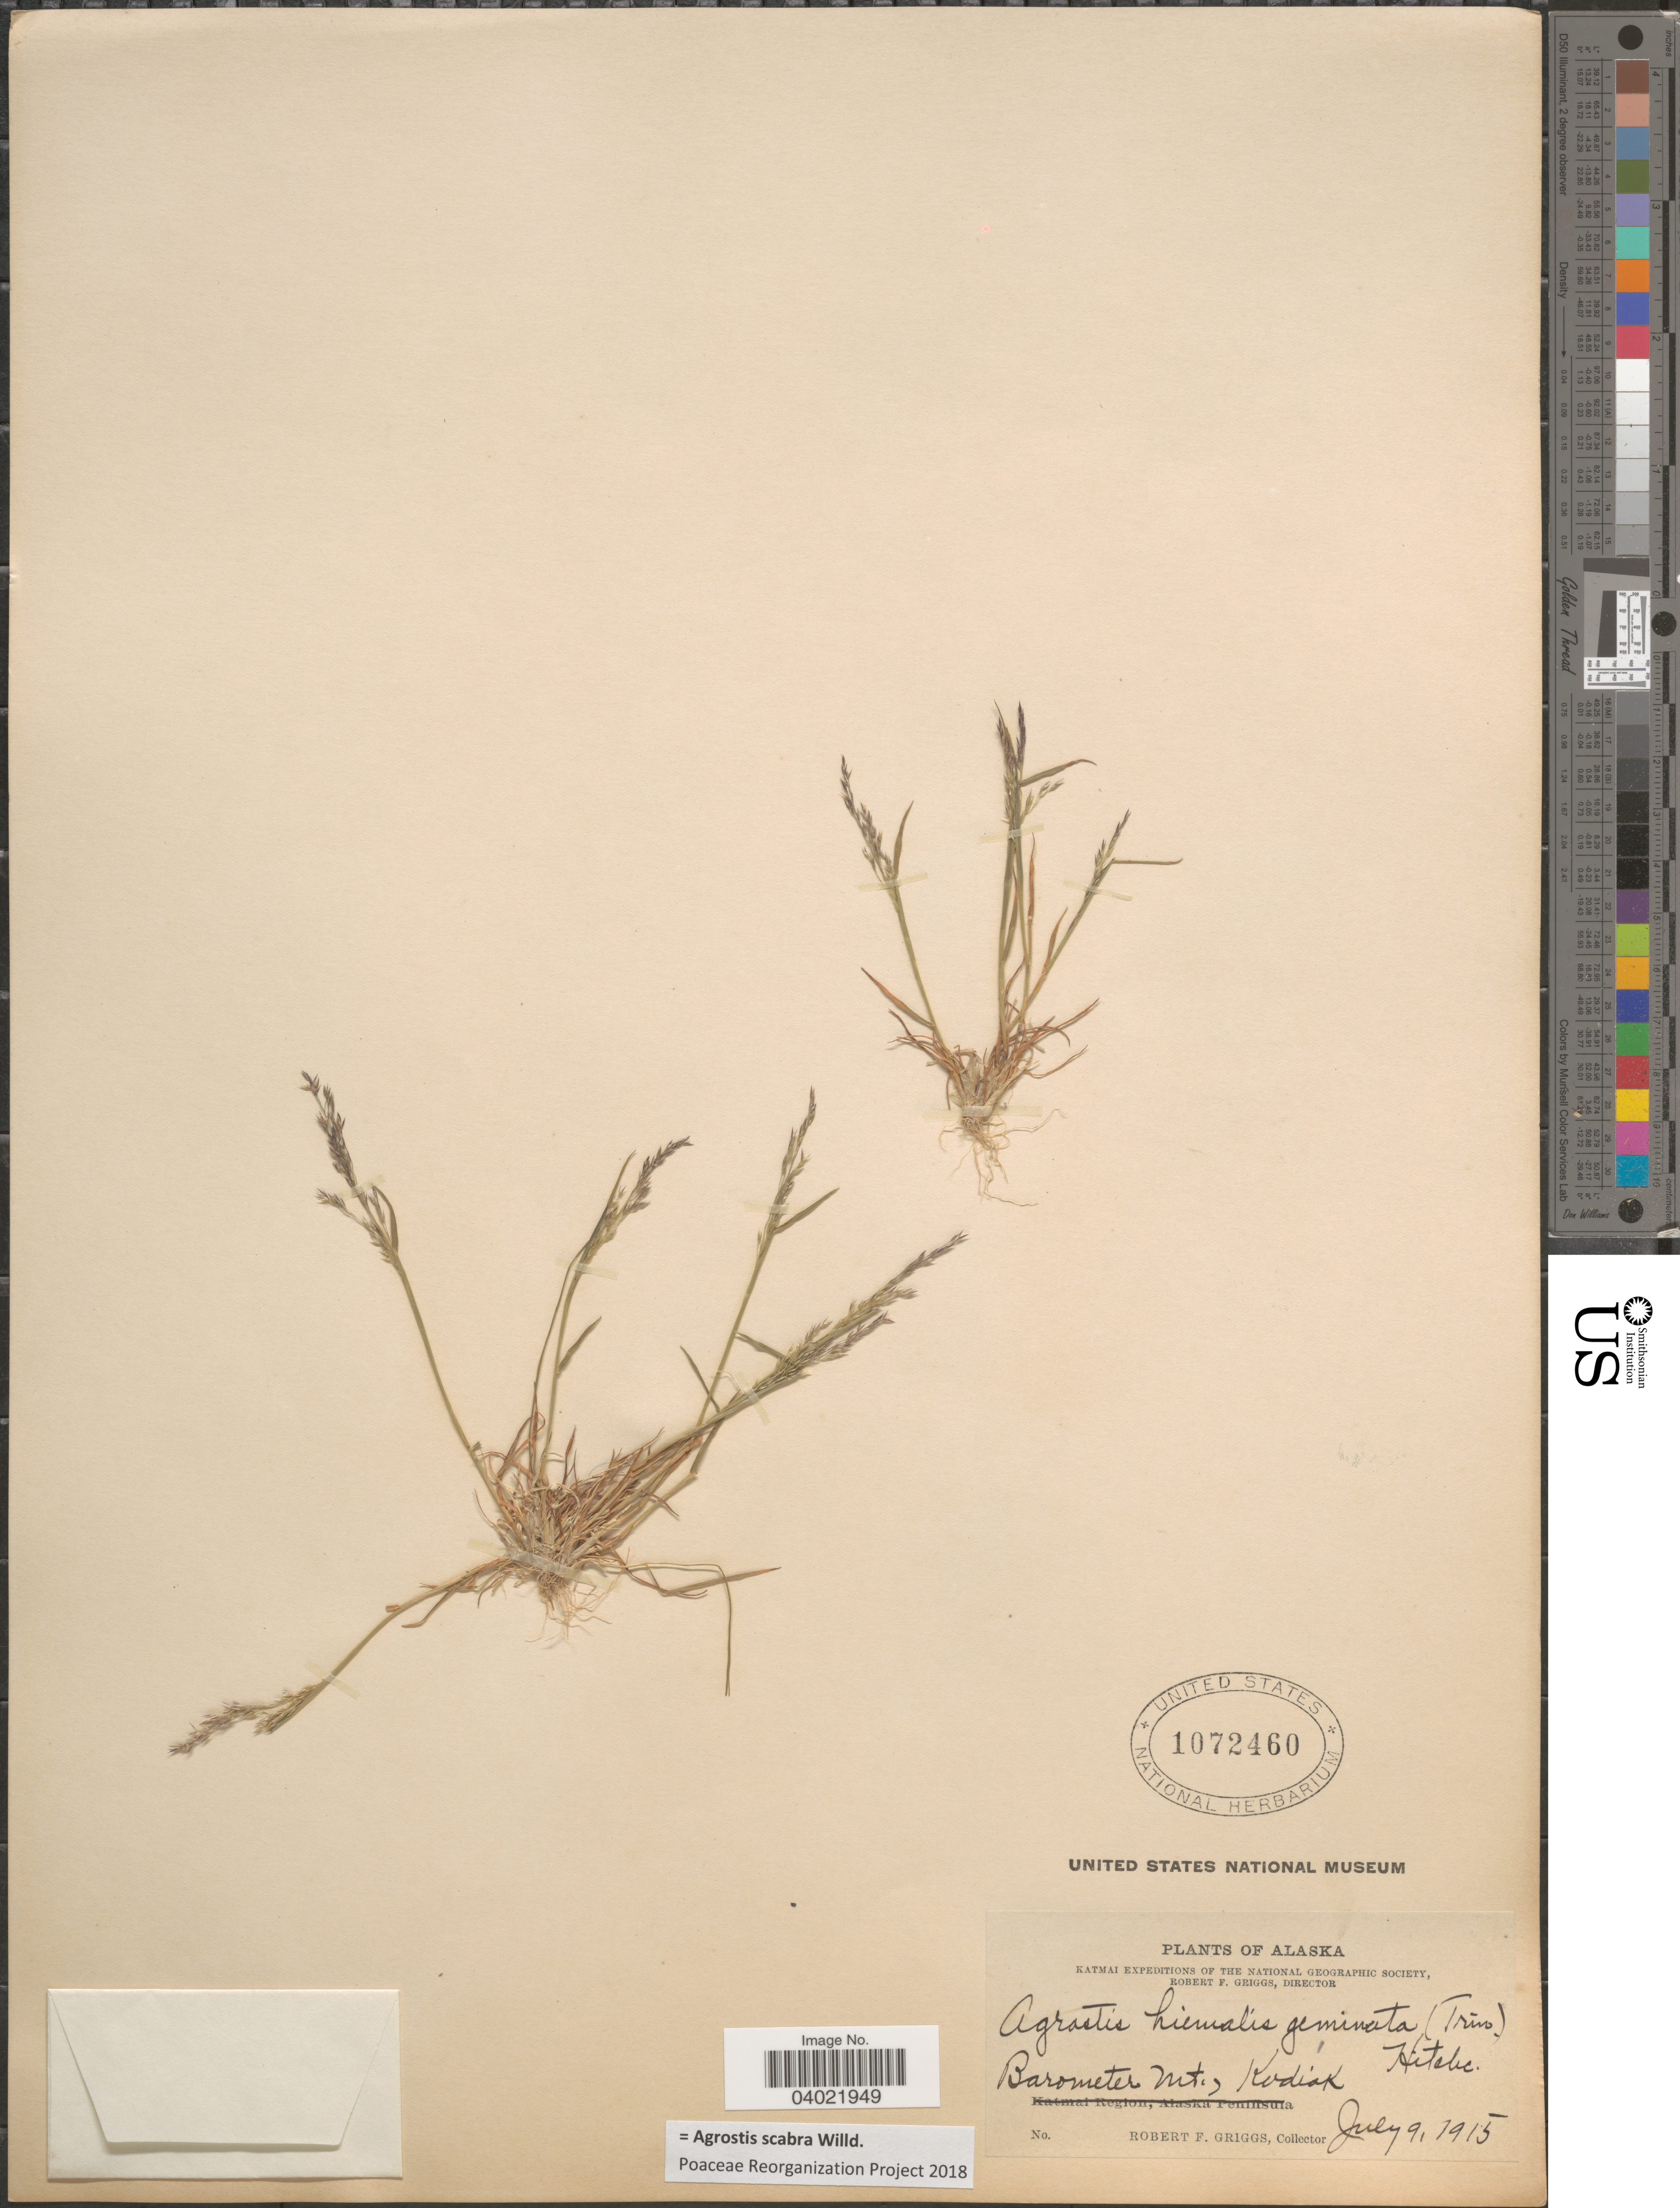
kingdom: Plantae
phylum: Tracheophyta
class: Liliopsida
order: Poales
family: Poaceae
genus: Agrostis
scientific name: Agrostis scabra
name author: Willd.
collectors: R. F. Griggs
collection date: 1915-07-09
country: United States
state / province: Alaska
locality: Barometer Mt., Kodiak.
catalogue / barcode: US 1072460